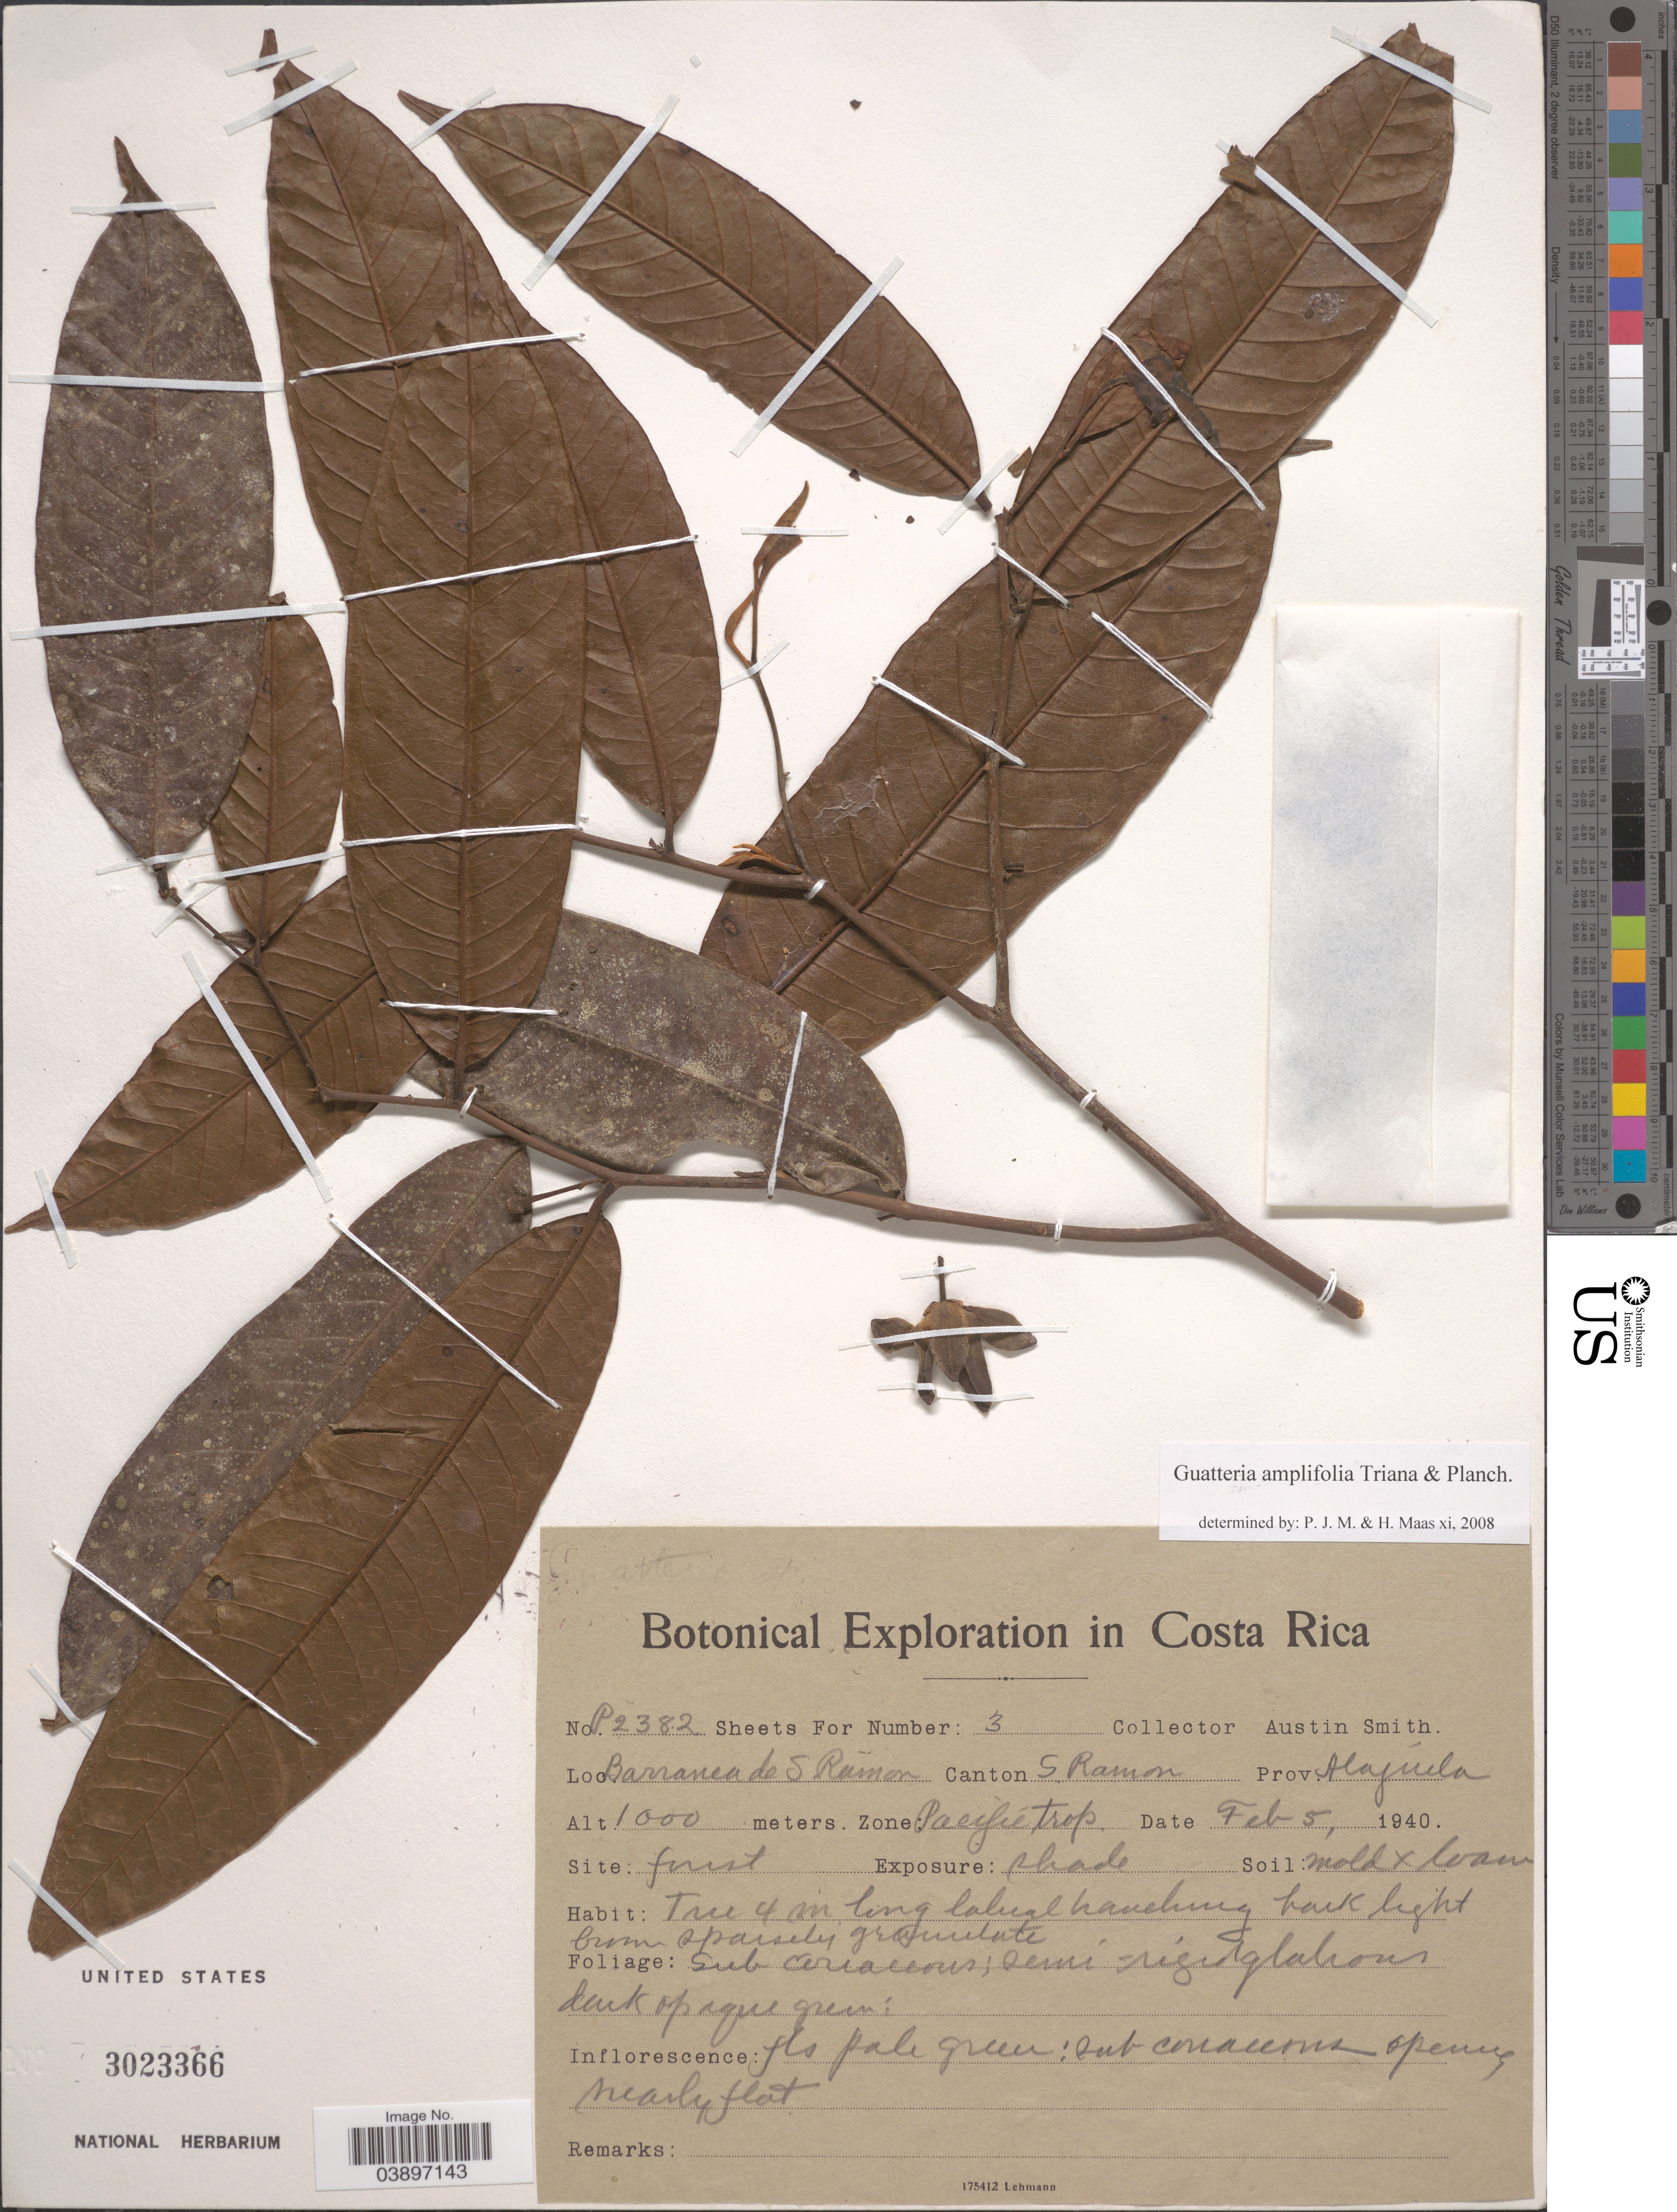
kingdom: Plantae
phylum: Tracheophyta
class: Magnoliopsida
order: Magnoliales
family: Annonaceae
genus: Guatteria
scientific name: Guatteria amplifolia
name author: Triana & Planch.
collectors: Aust P. Smith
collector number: P2382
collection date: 1940-02-05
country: Costa Rica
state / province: Alajuela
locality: Barranca de S Rámon. Canton S. Ramon.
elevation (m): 1000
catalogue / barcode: US 3023366